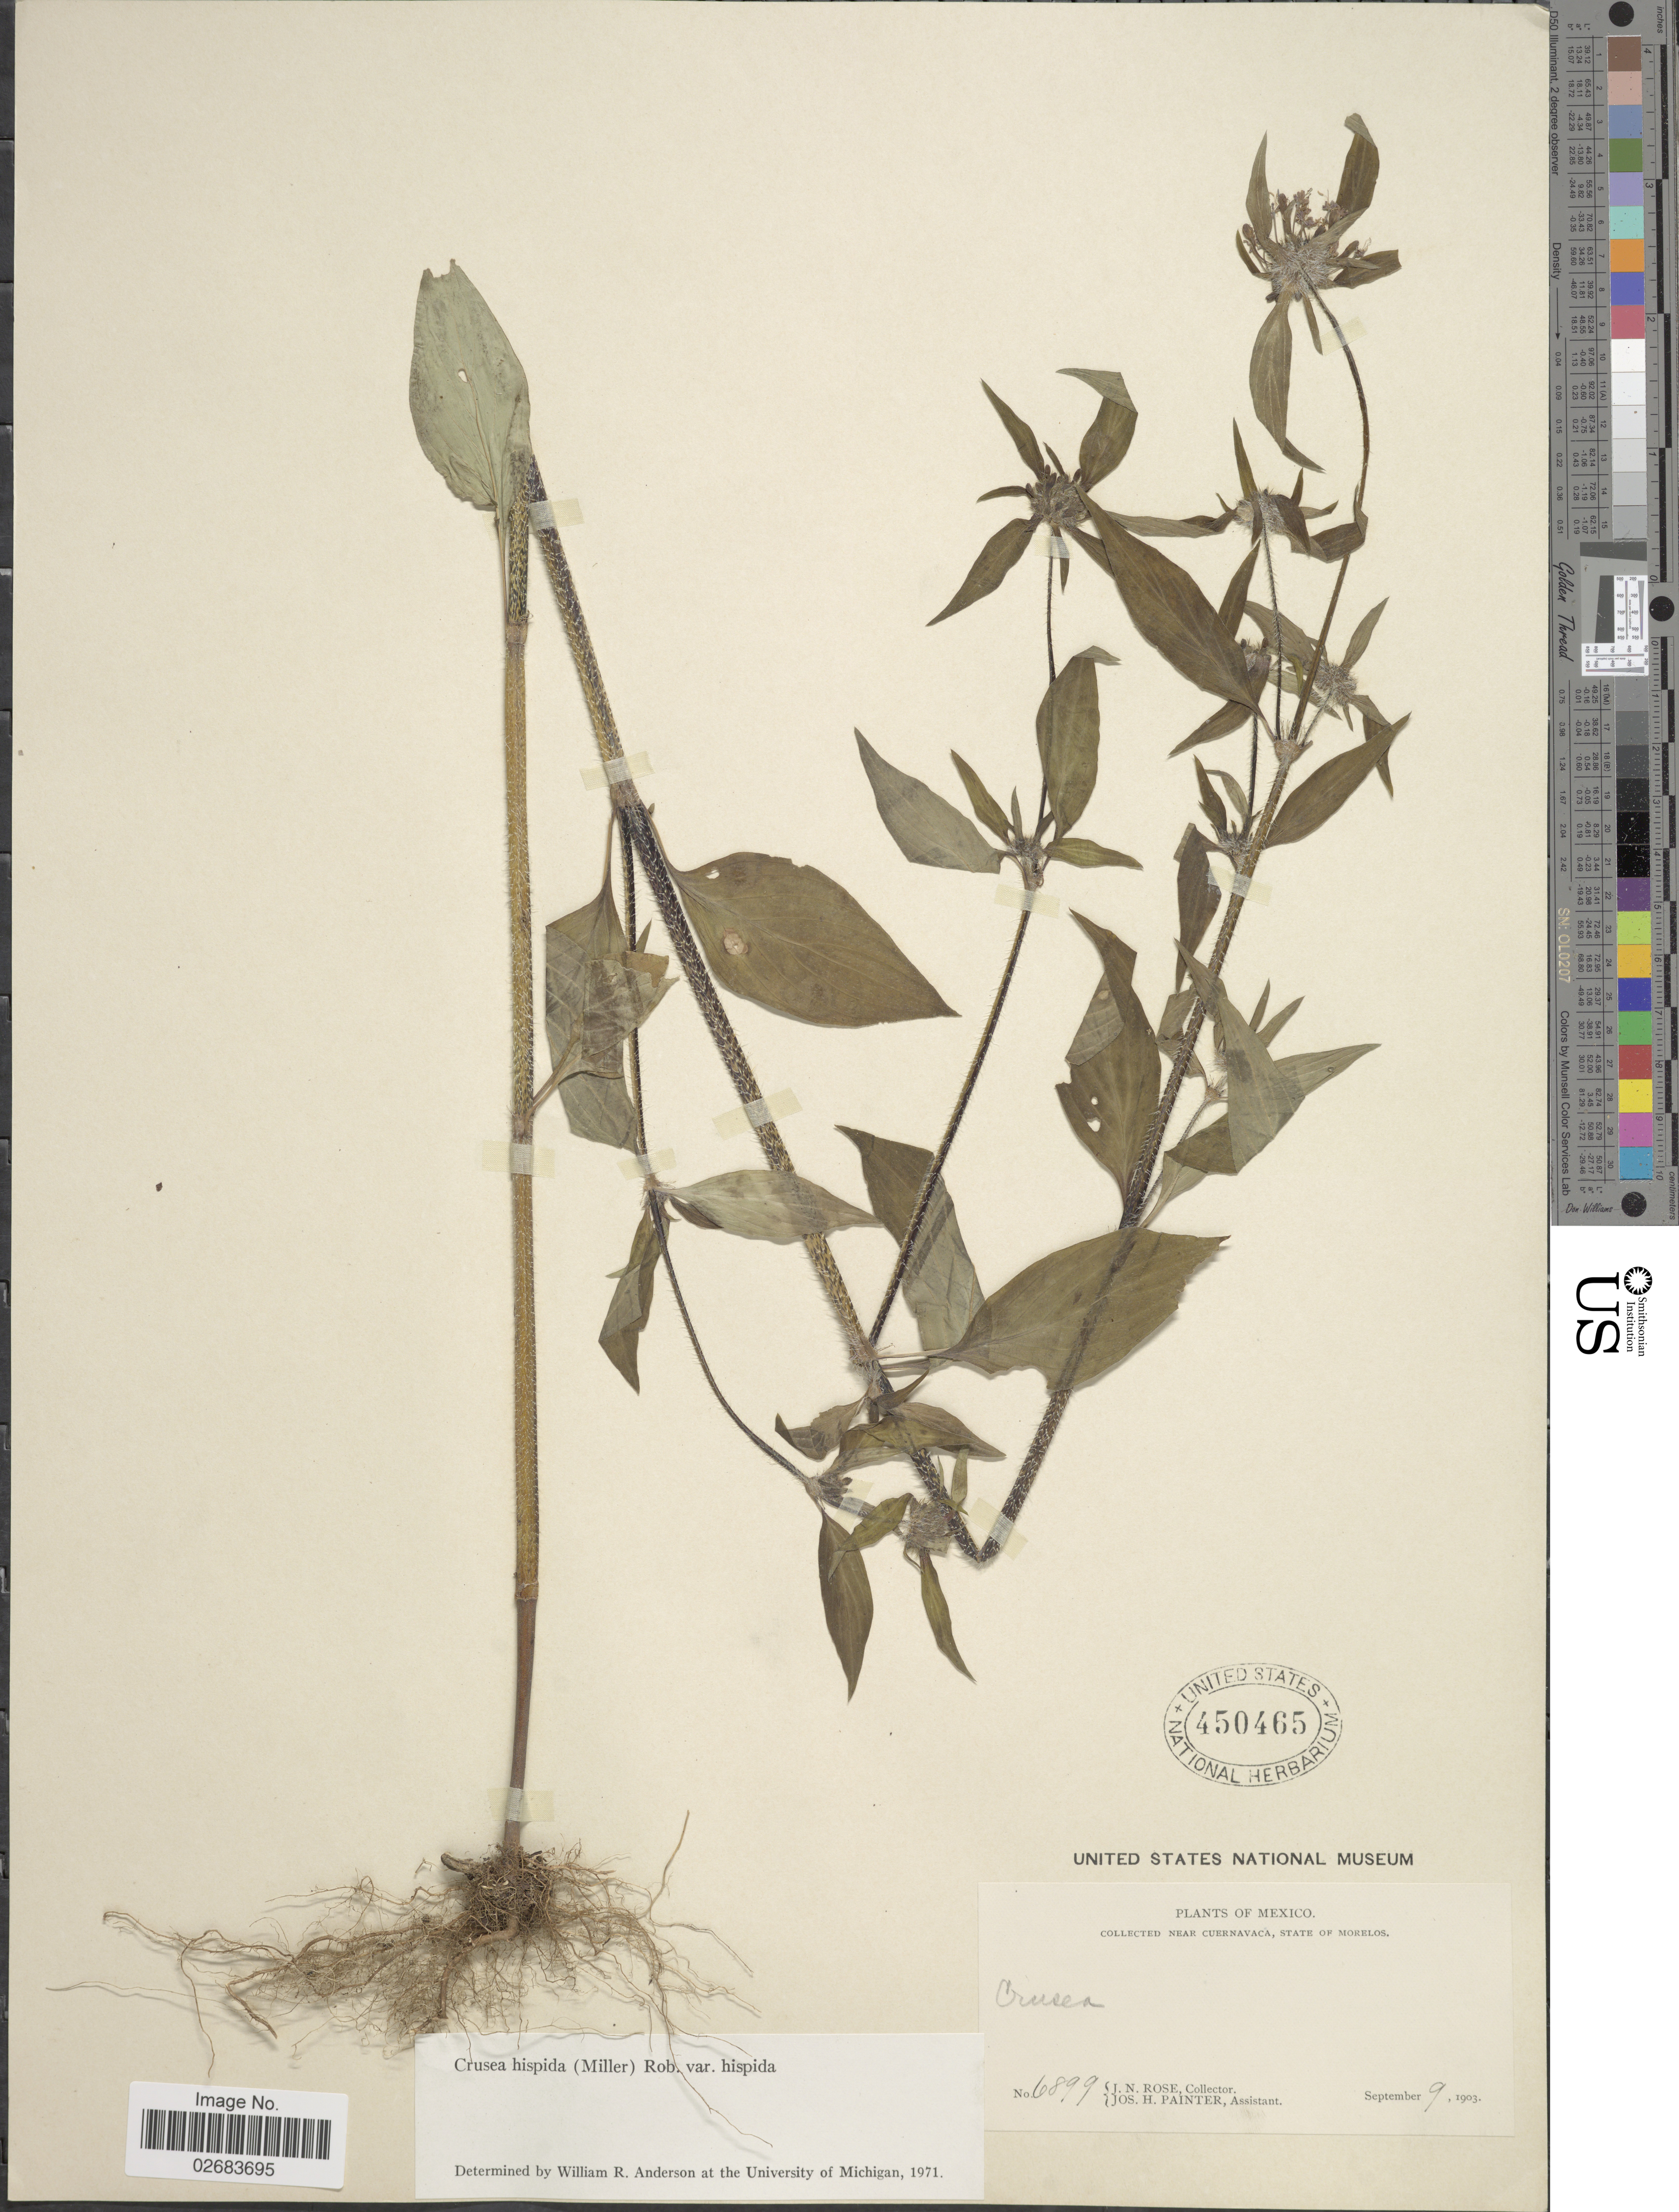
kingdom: Plantae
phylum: Tracheophyta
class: Magnoliopsida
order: Gentianales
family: Rubiaceae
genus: Crusea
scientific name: Crusea hispida var. hispida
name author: (Mill.) B.L. Rob.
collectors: J. N. Rose & J. H. Painter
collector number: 6899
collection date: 1903-09-09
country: Mexico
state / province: Morelos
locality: Near Cuernavaca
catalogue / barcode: US 450465